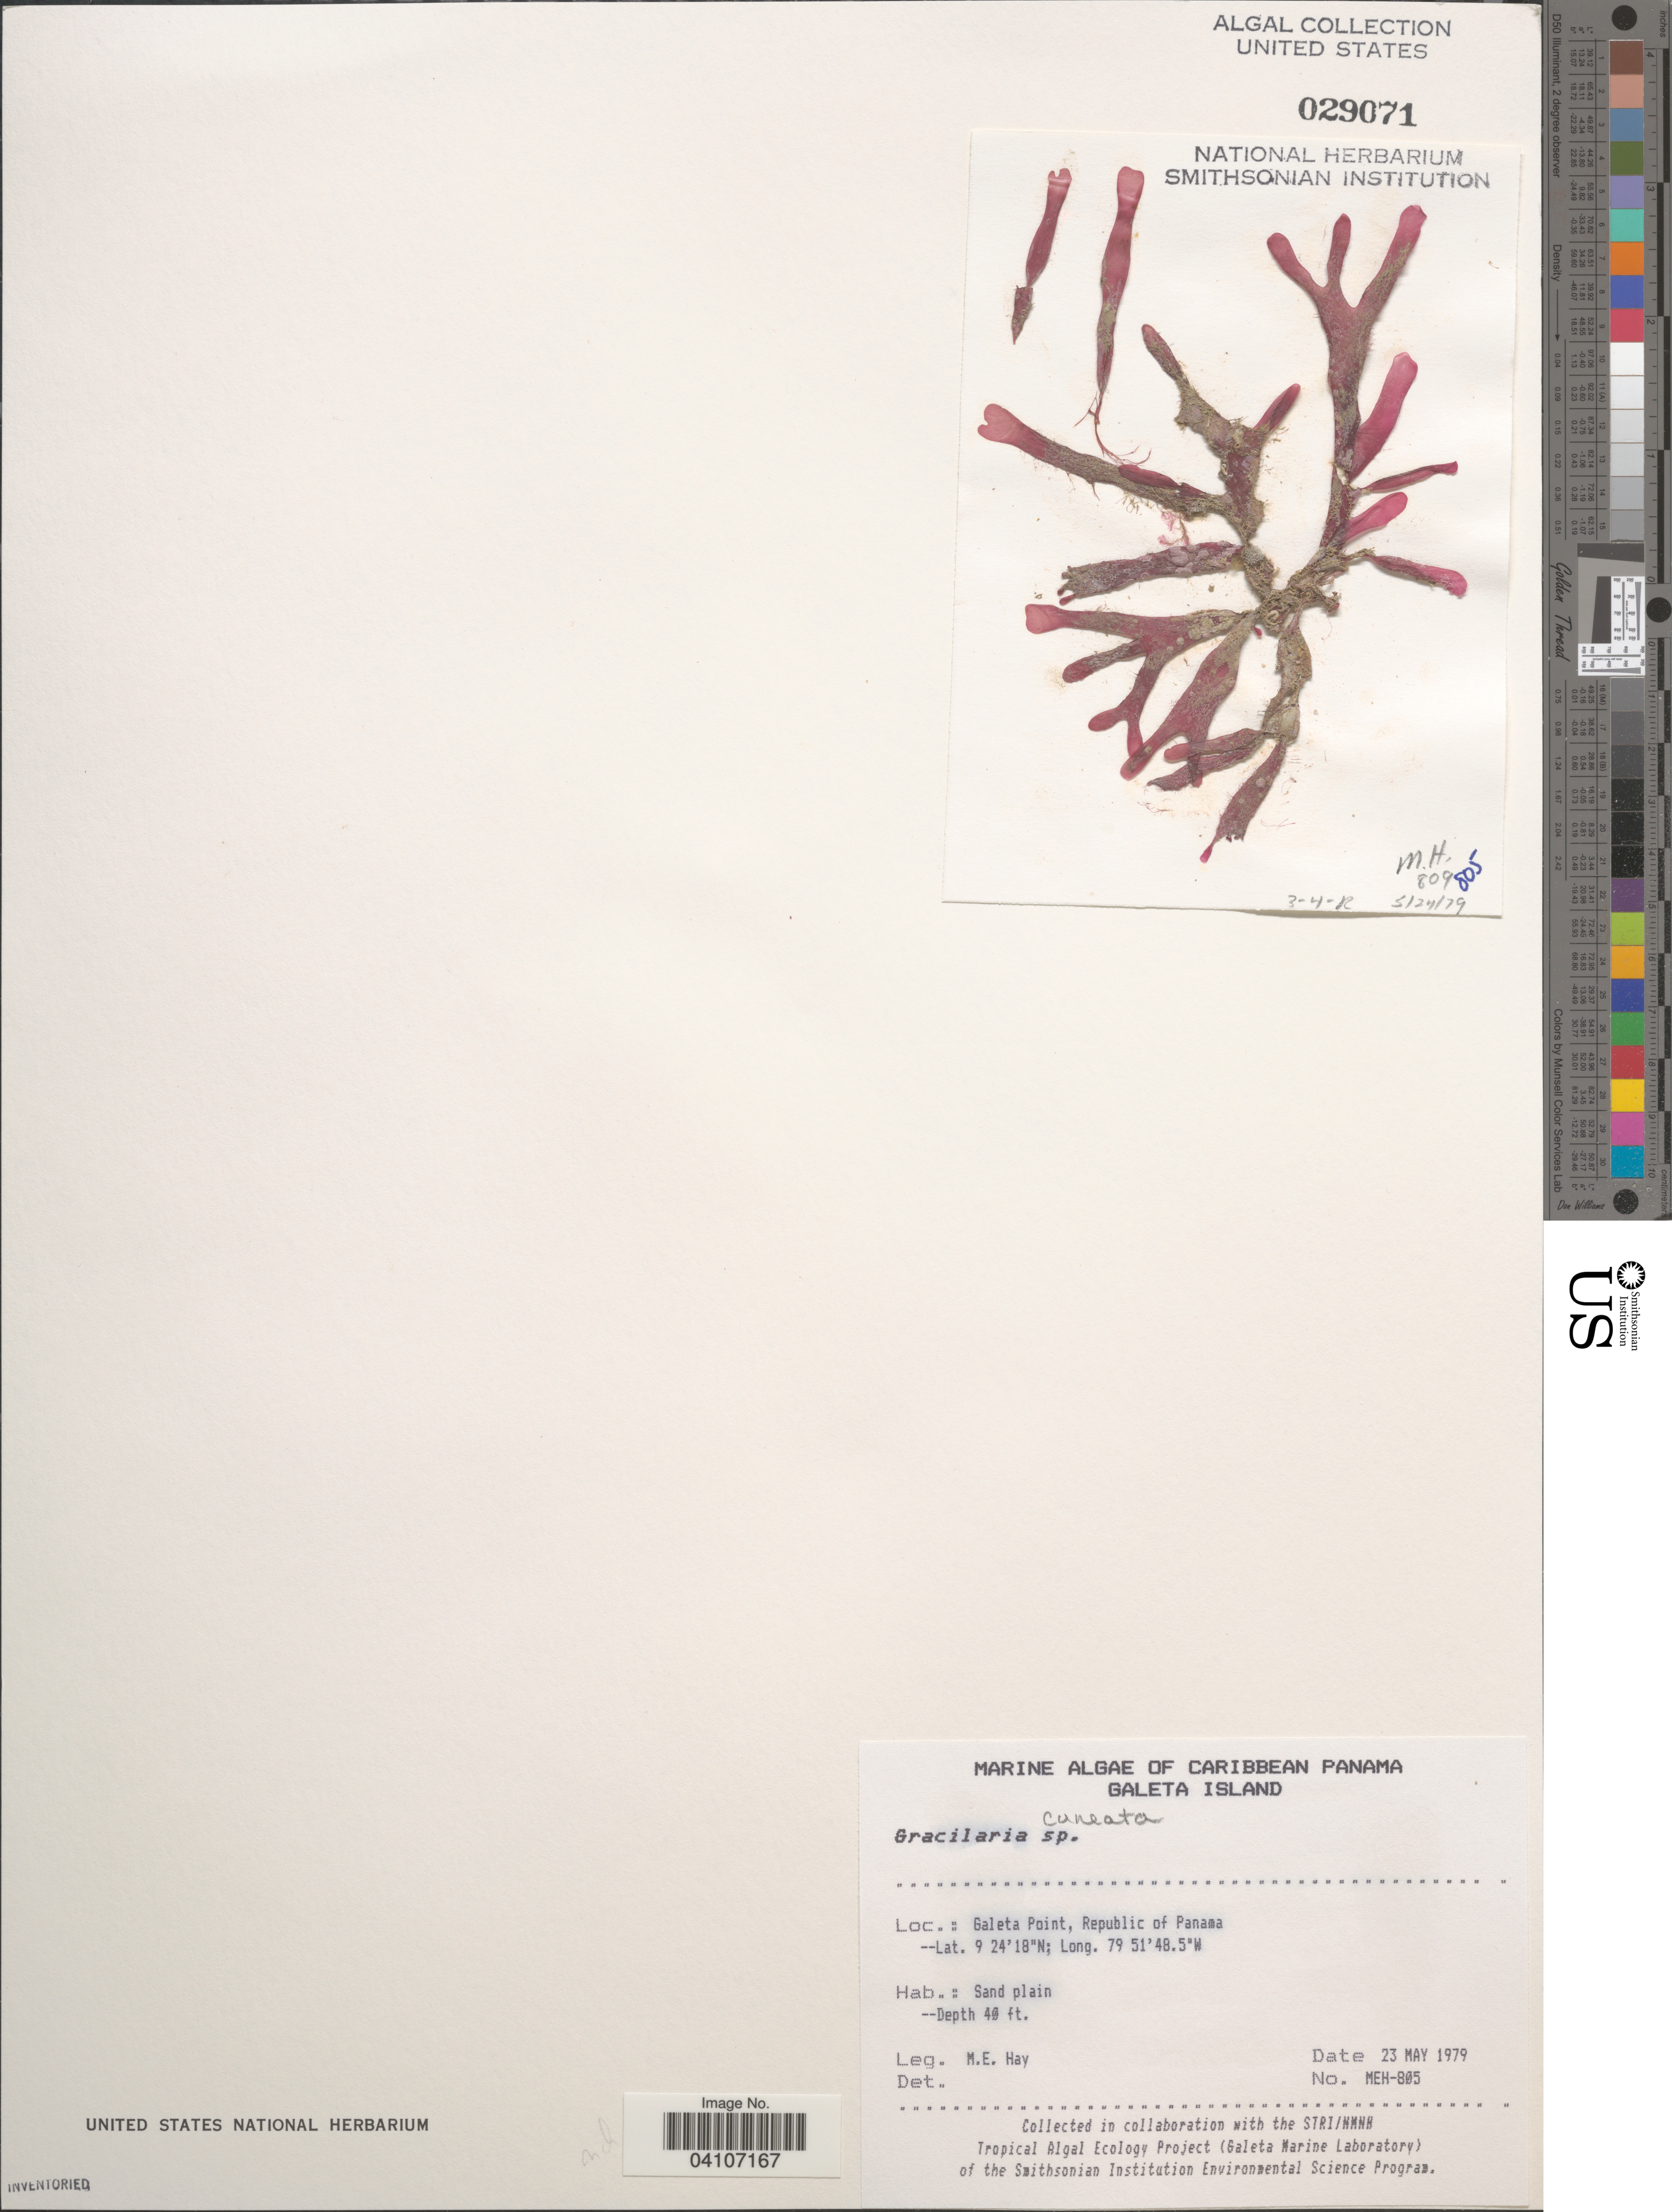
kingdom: Plantae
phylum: Rhodophyta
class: Florideophyceae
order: Gracilariales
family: Gracilariaceae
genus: Gracilaria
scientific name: Gracilaria cuneata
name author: Aresch.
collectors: M. E. Hay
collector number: MEH-805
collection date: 1979-05-23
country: Panama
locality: Caribbean Panama. Galeta Island. Galeta Point, Republic of Panama.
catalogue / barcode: US 29071